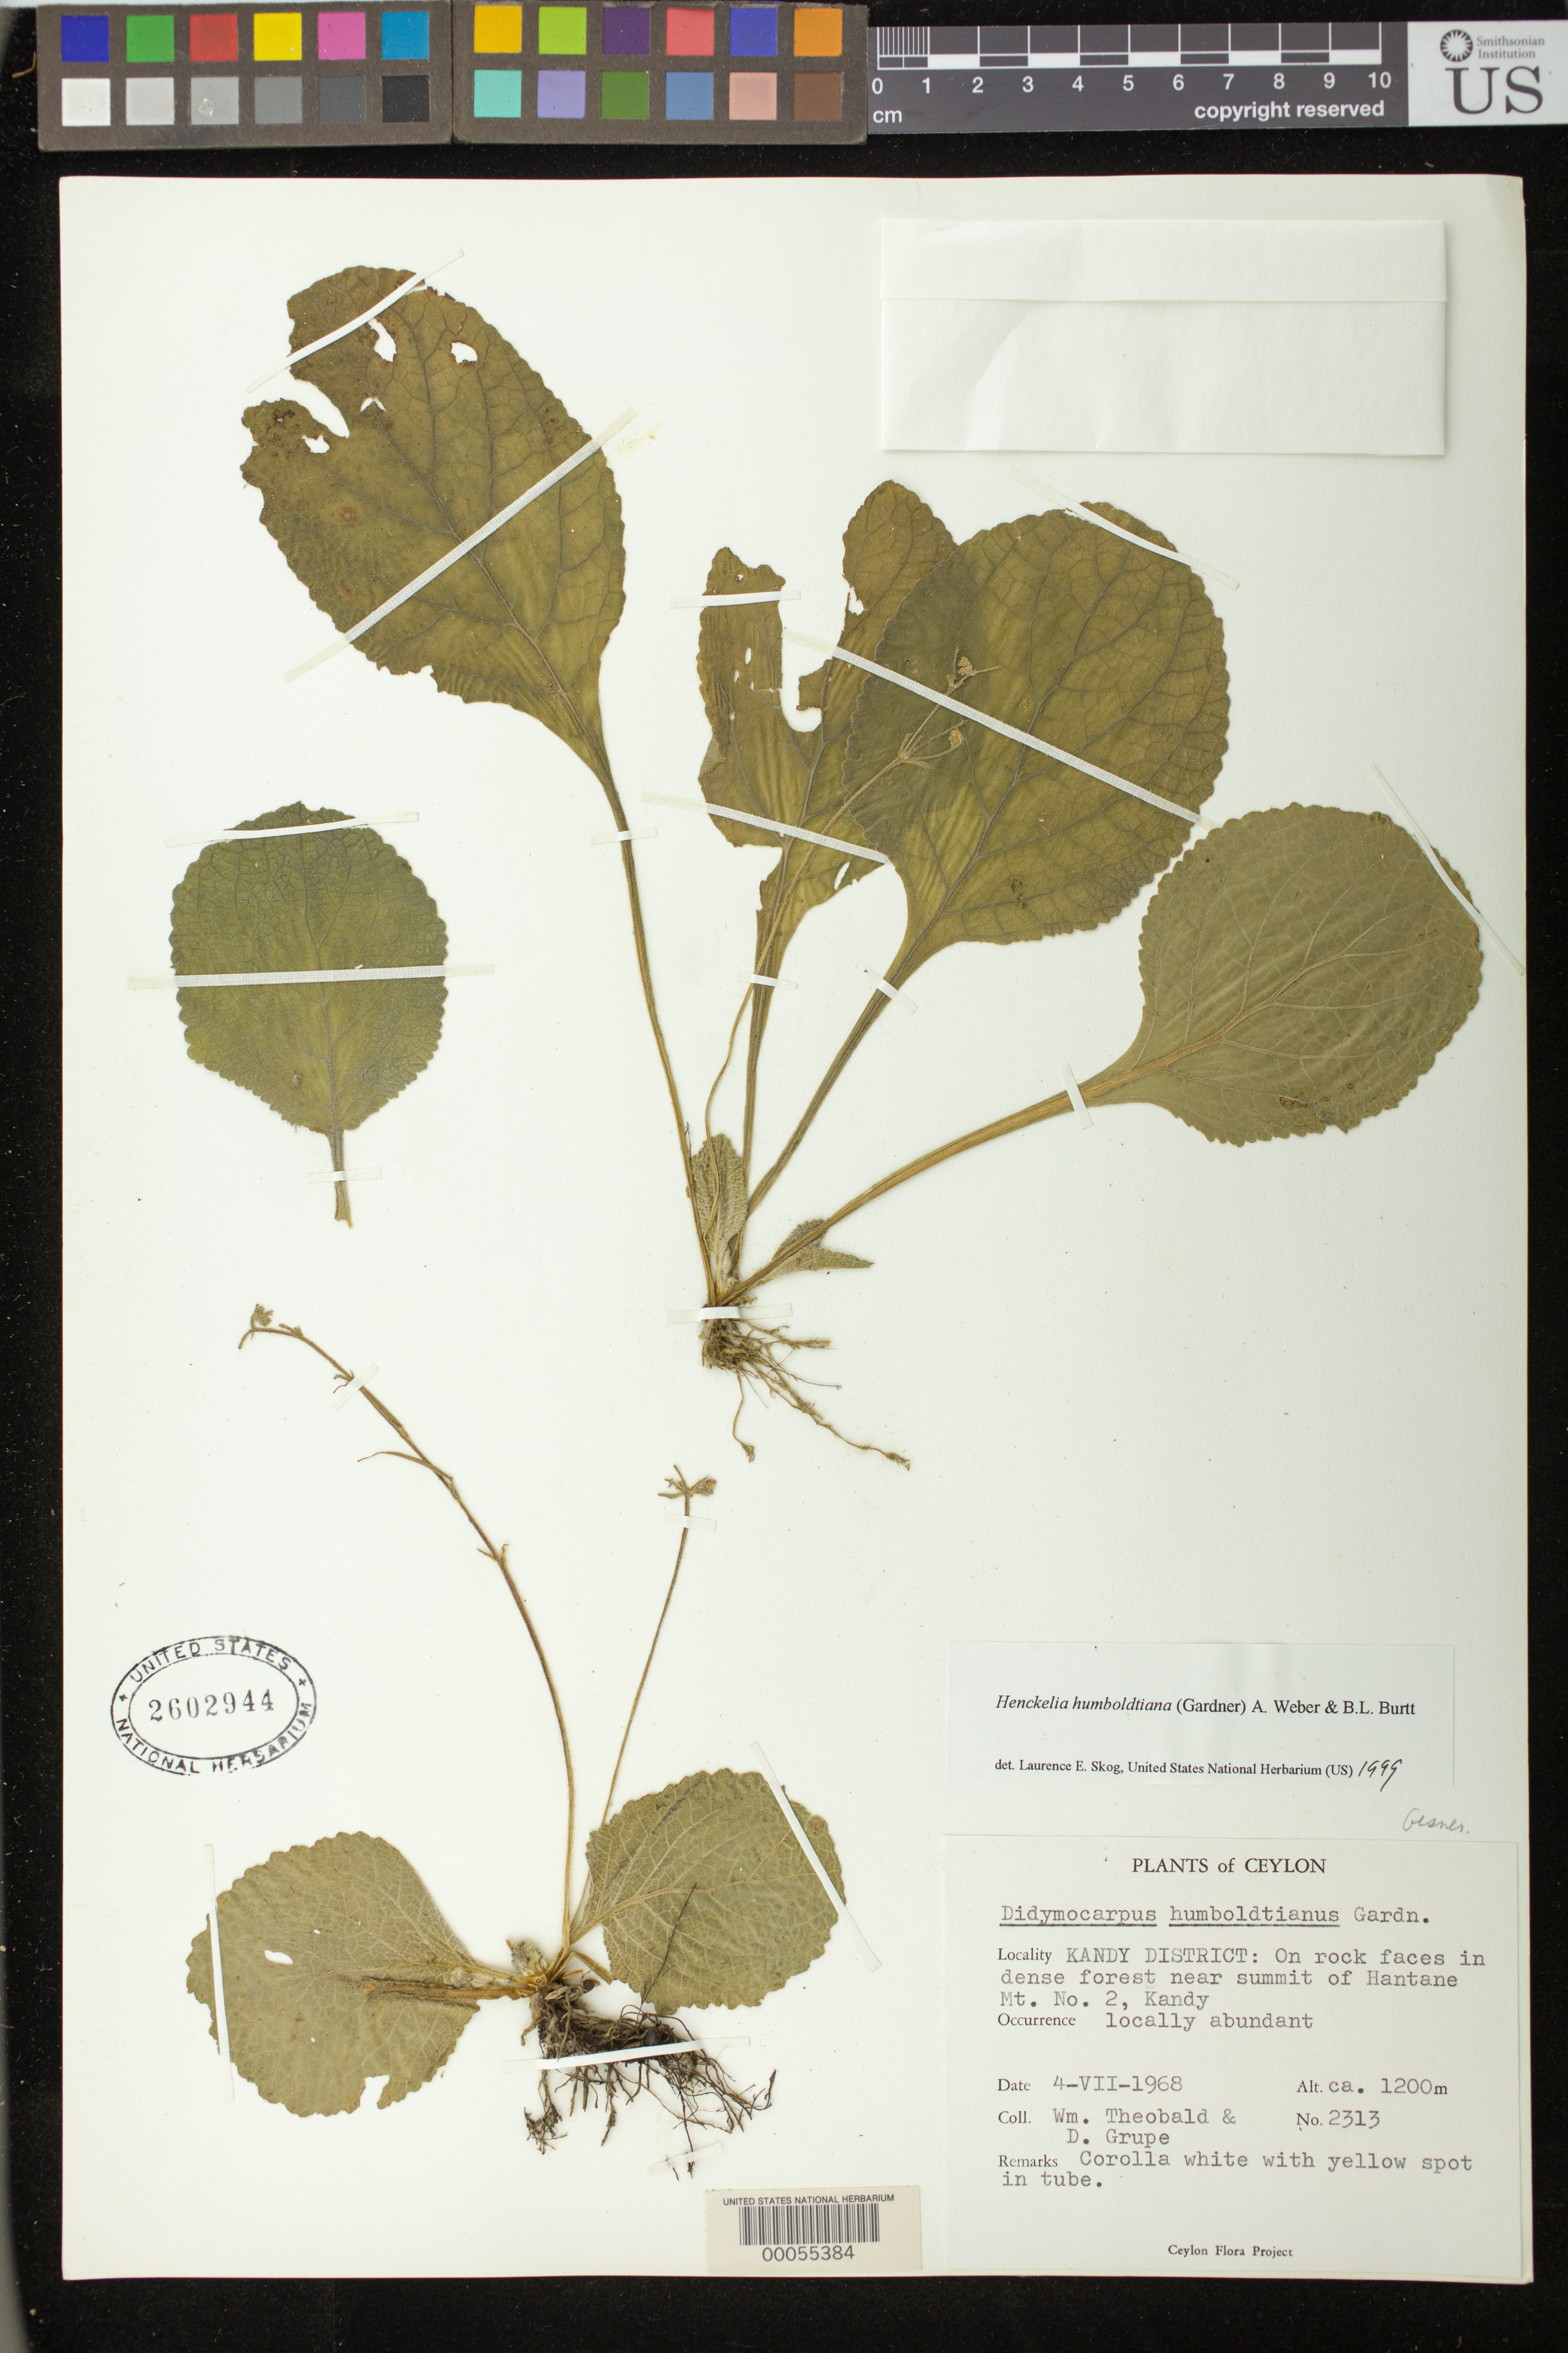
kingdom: Plantae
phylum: Tracheophyta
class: Magnoliopsida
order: Lamiales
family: Gesneriaceae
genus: Henckelia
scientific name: Henckelia humboldtiana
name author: (Gardner) A. Weber & B.L. Burtt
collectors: W. Theobald & D. Grupe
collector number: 2313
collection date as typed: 04 Aug 1968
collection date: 1968-08-04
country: Sri Lanka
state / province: Central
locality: Kandy dist., Near summit of hantane mt. no. 2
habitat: On rock faces in dense forest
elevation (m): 1200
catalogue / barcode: US 2602944